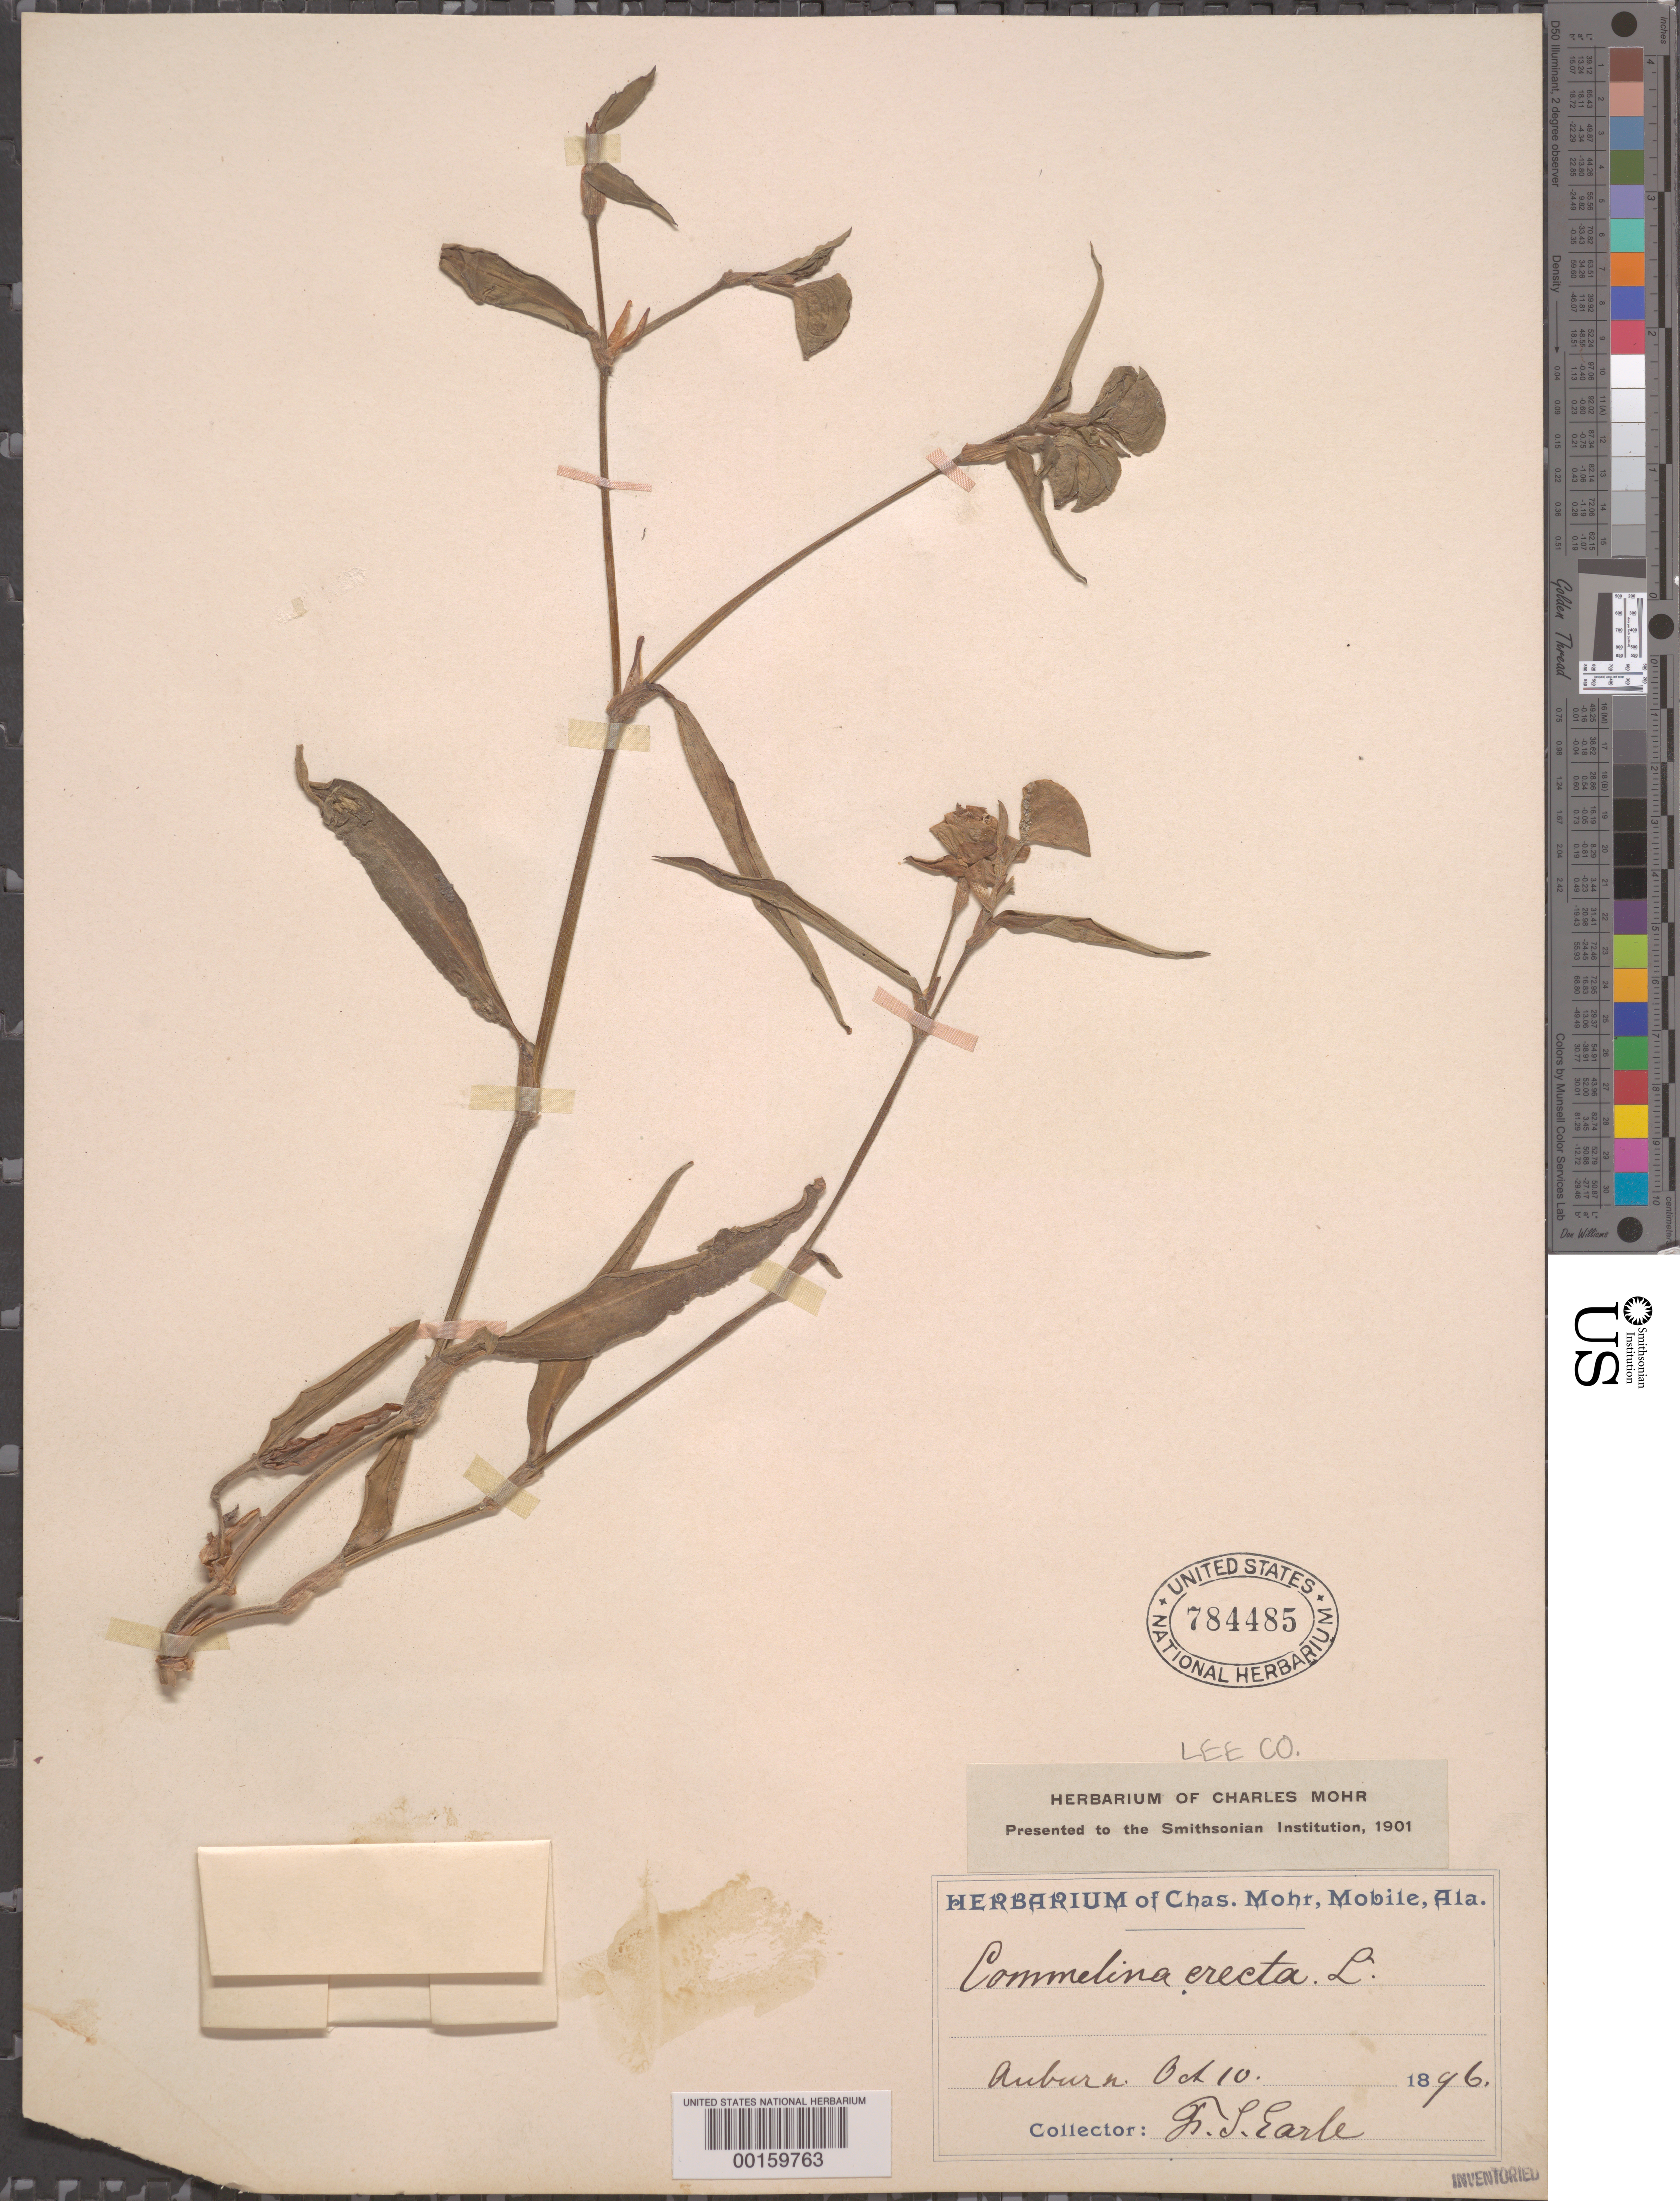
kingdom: Plantae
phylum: Tracheophyta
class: Liliopsida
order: Commelinales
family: Commelinaceae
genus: Commelina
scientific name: Commelina erecta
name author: L.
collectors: F. S. Earle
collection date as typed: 10 Oct 1896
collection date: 1896-10-10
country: United States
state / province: Alabama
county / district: Lee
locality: Auburn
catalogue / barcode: US 784485